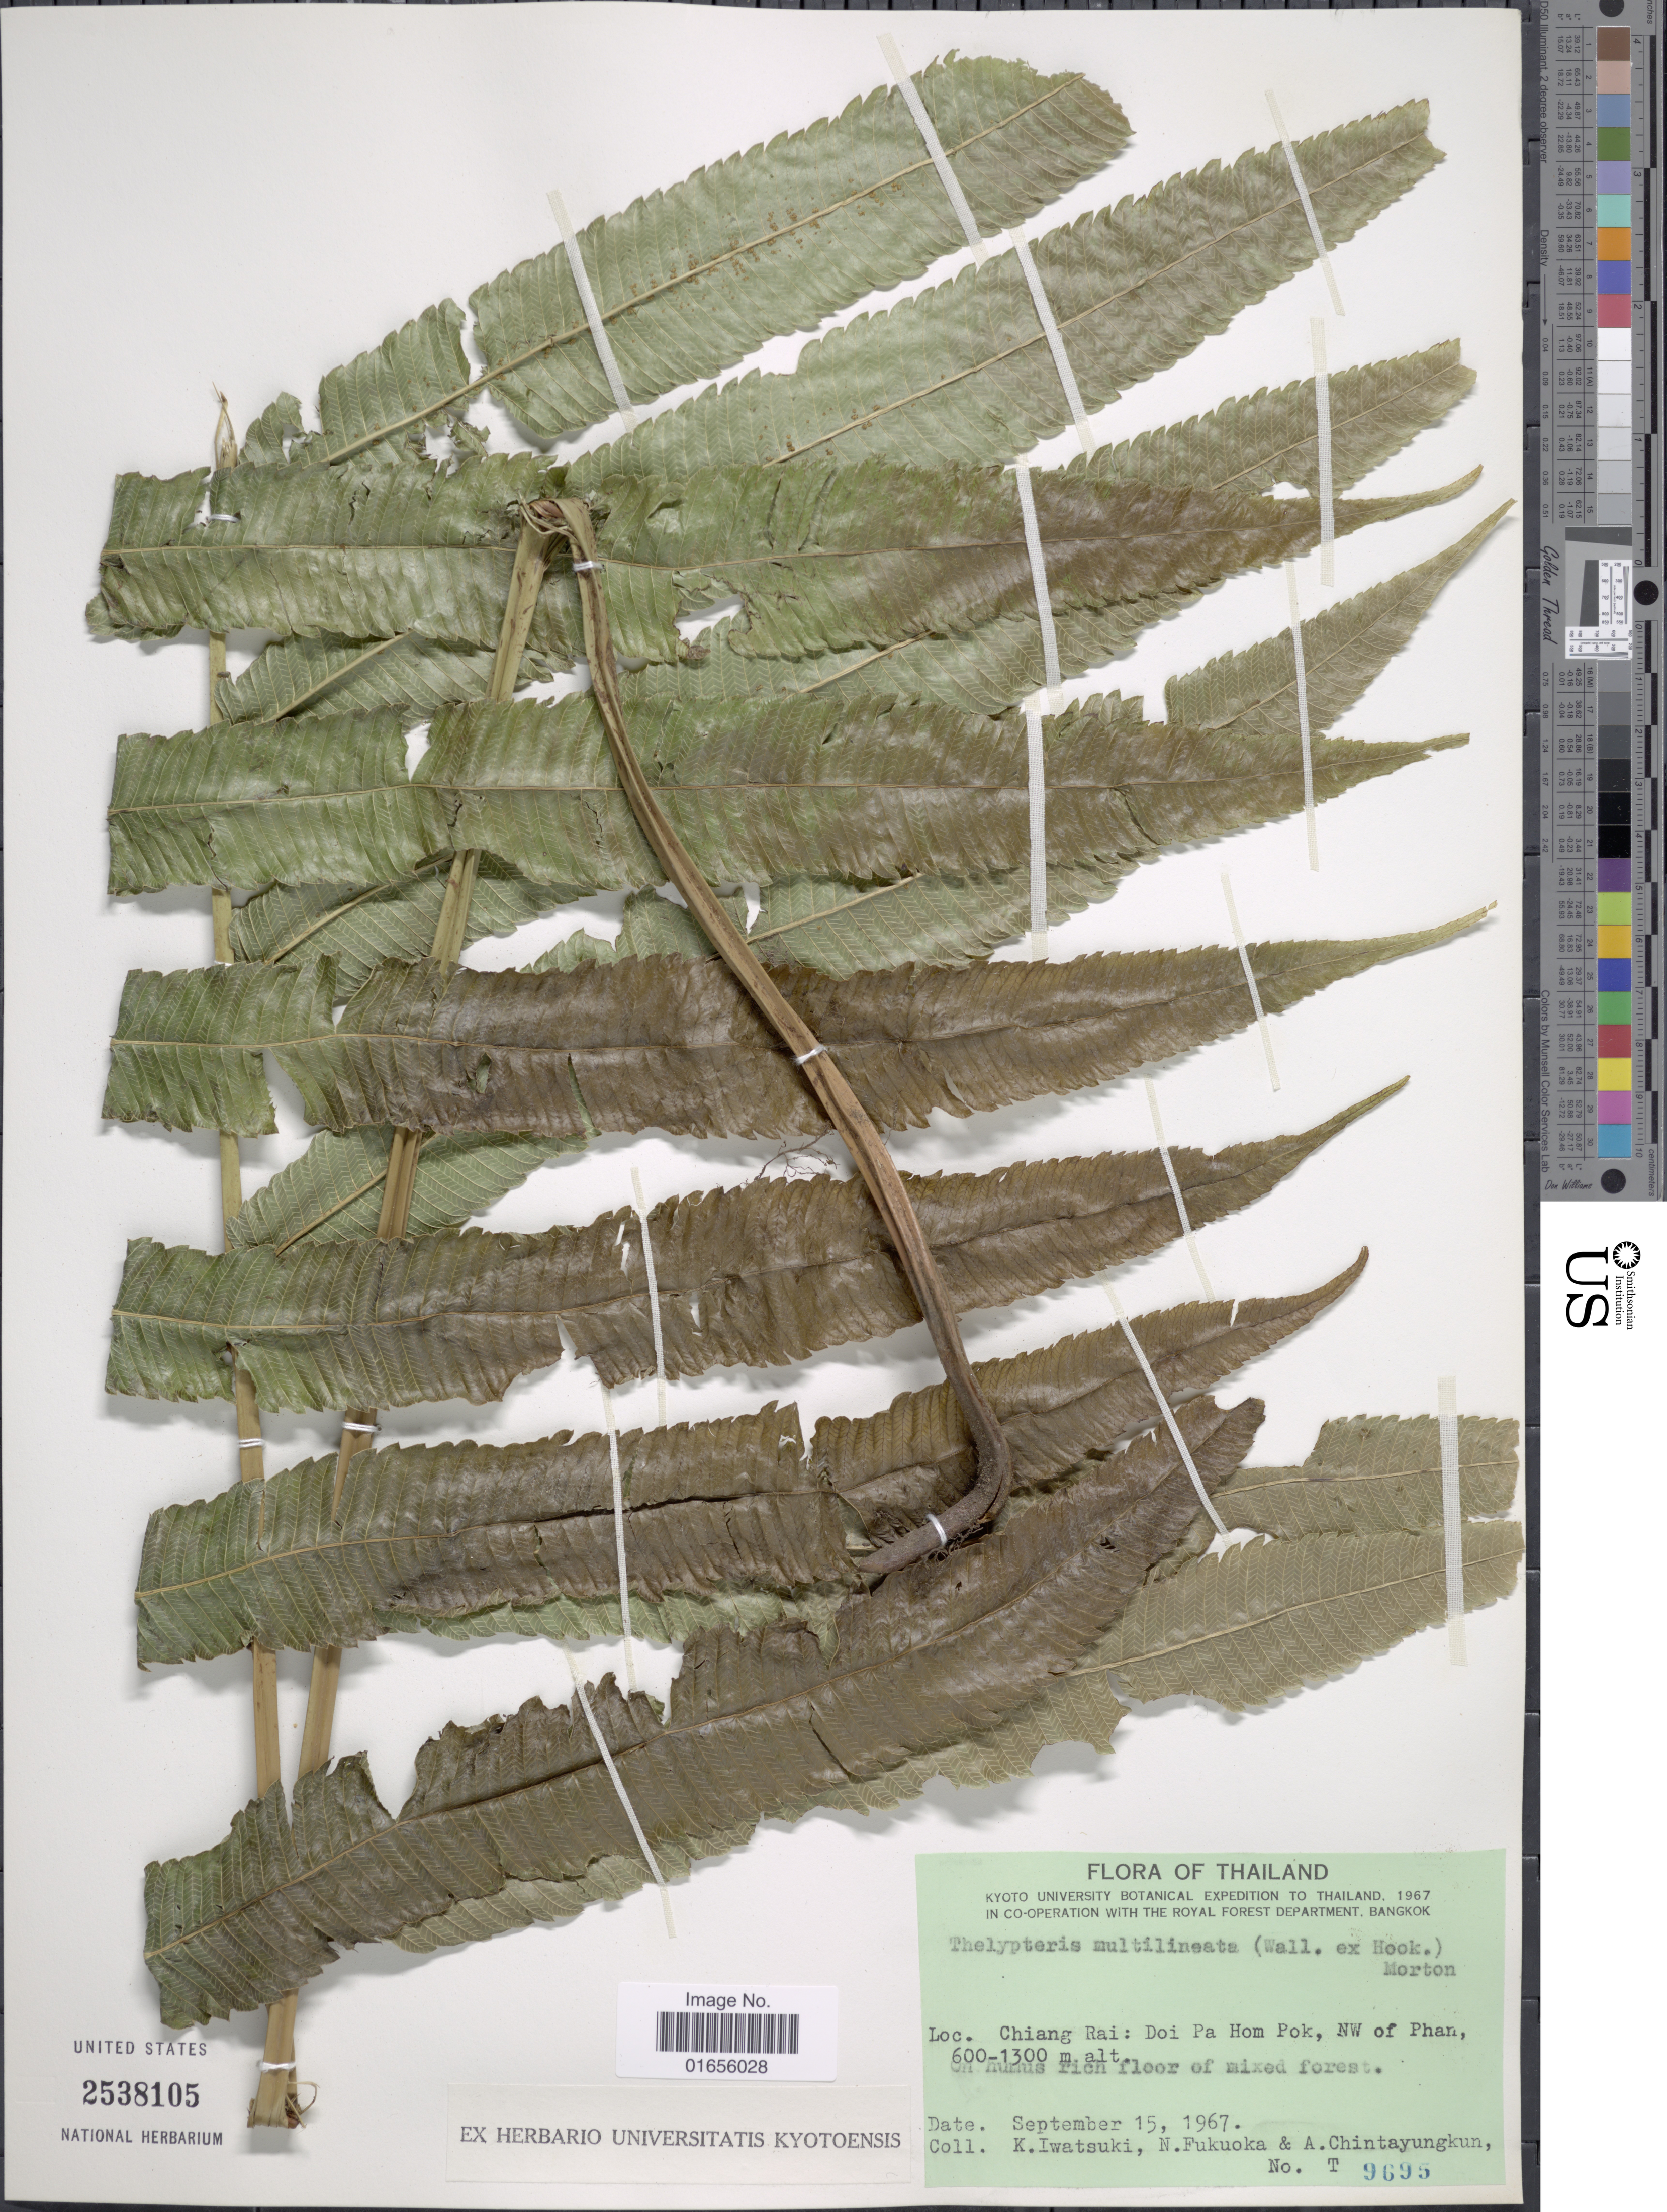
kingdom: Plantae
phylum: Tracheophyta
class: Polypodiopsida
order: Polypodiales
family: Thelypteridaceae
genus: Pronephrium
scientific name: Pronephrium nudatum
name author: (Roxb.) Holttum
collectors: K. Iwatsuki, N. Fukuoka & A. Chintayungkun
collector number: T9695*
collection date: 1967-09-15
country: Thailand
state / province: Chiang Rai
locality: Doi Pa Hom Pok, NW of Phan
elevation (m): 600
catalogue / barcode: US 2538105